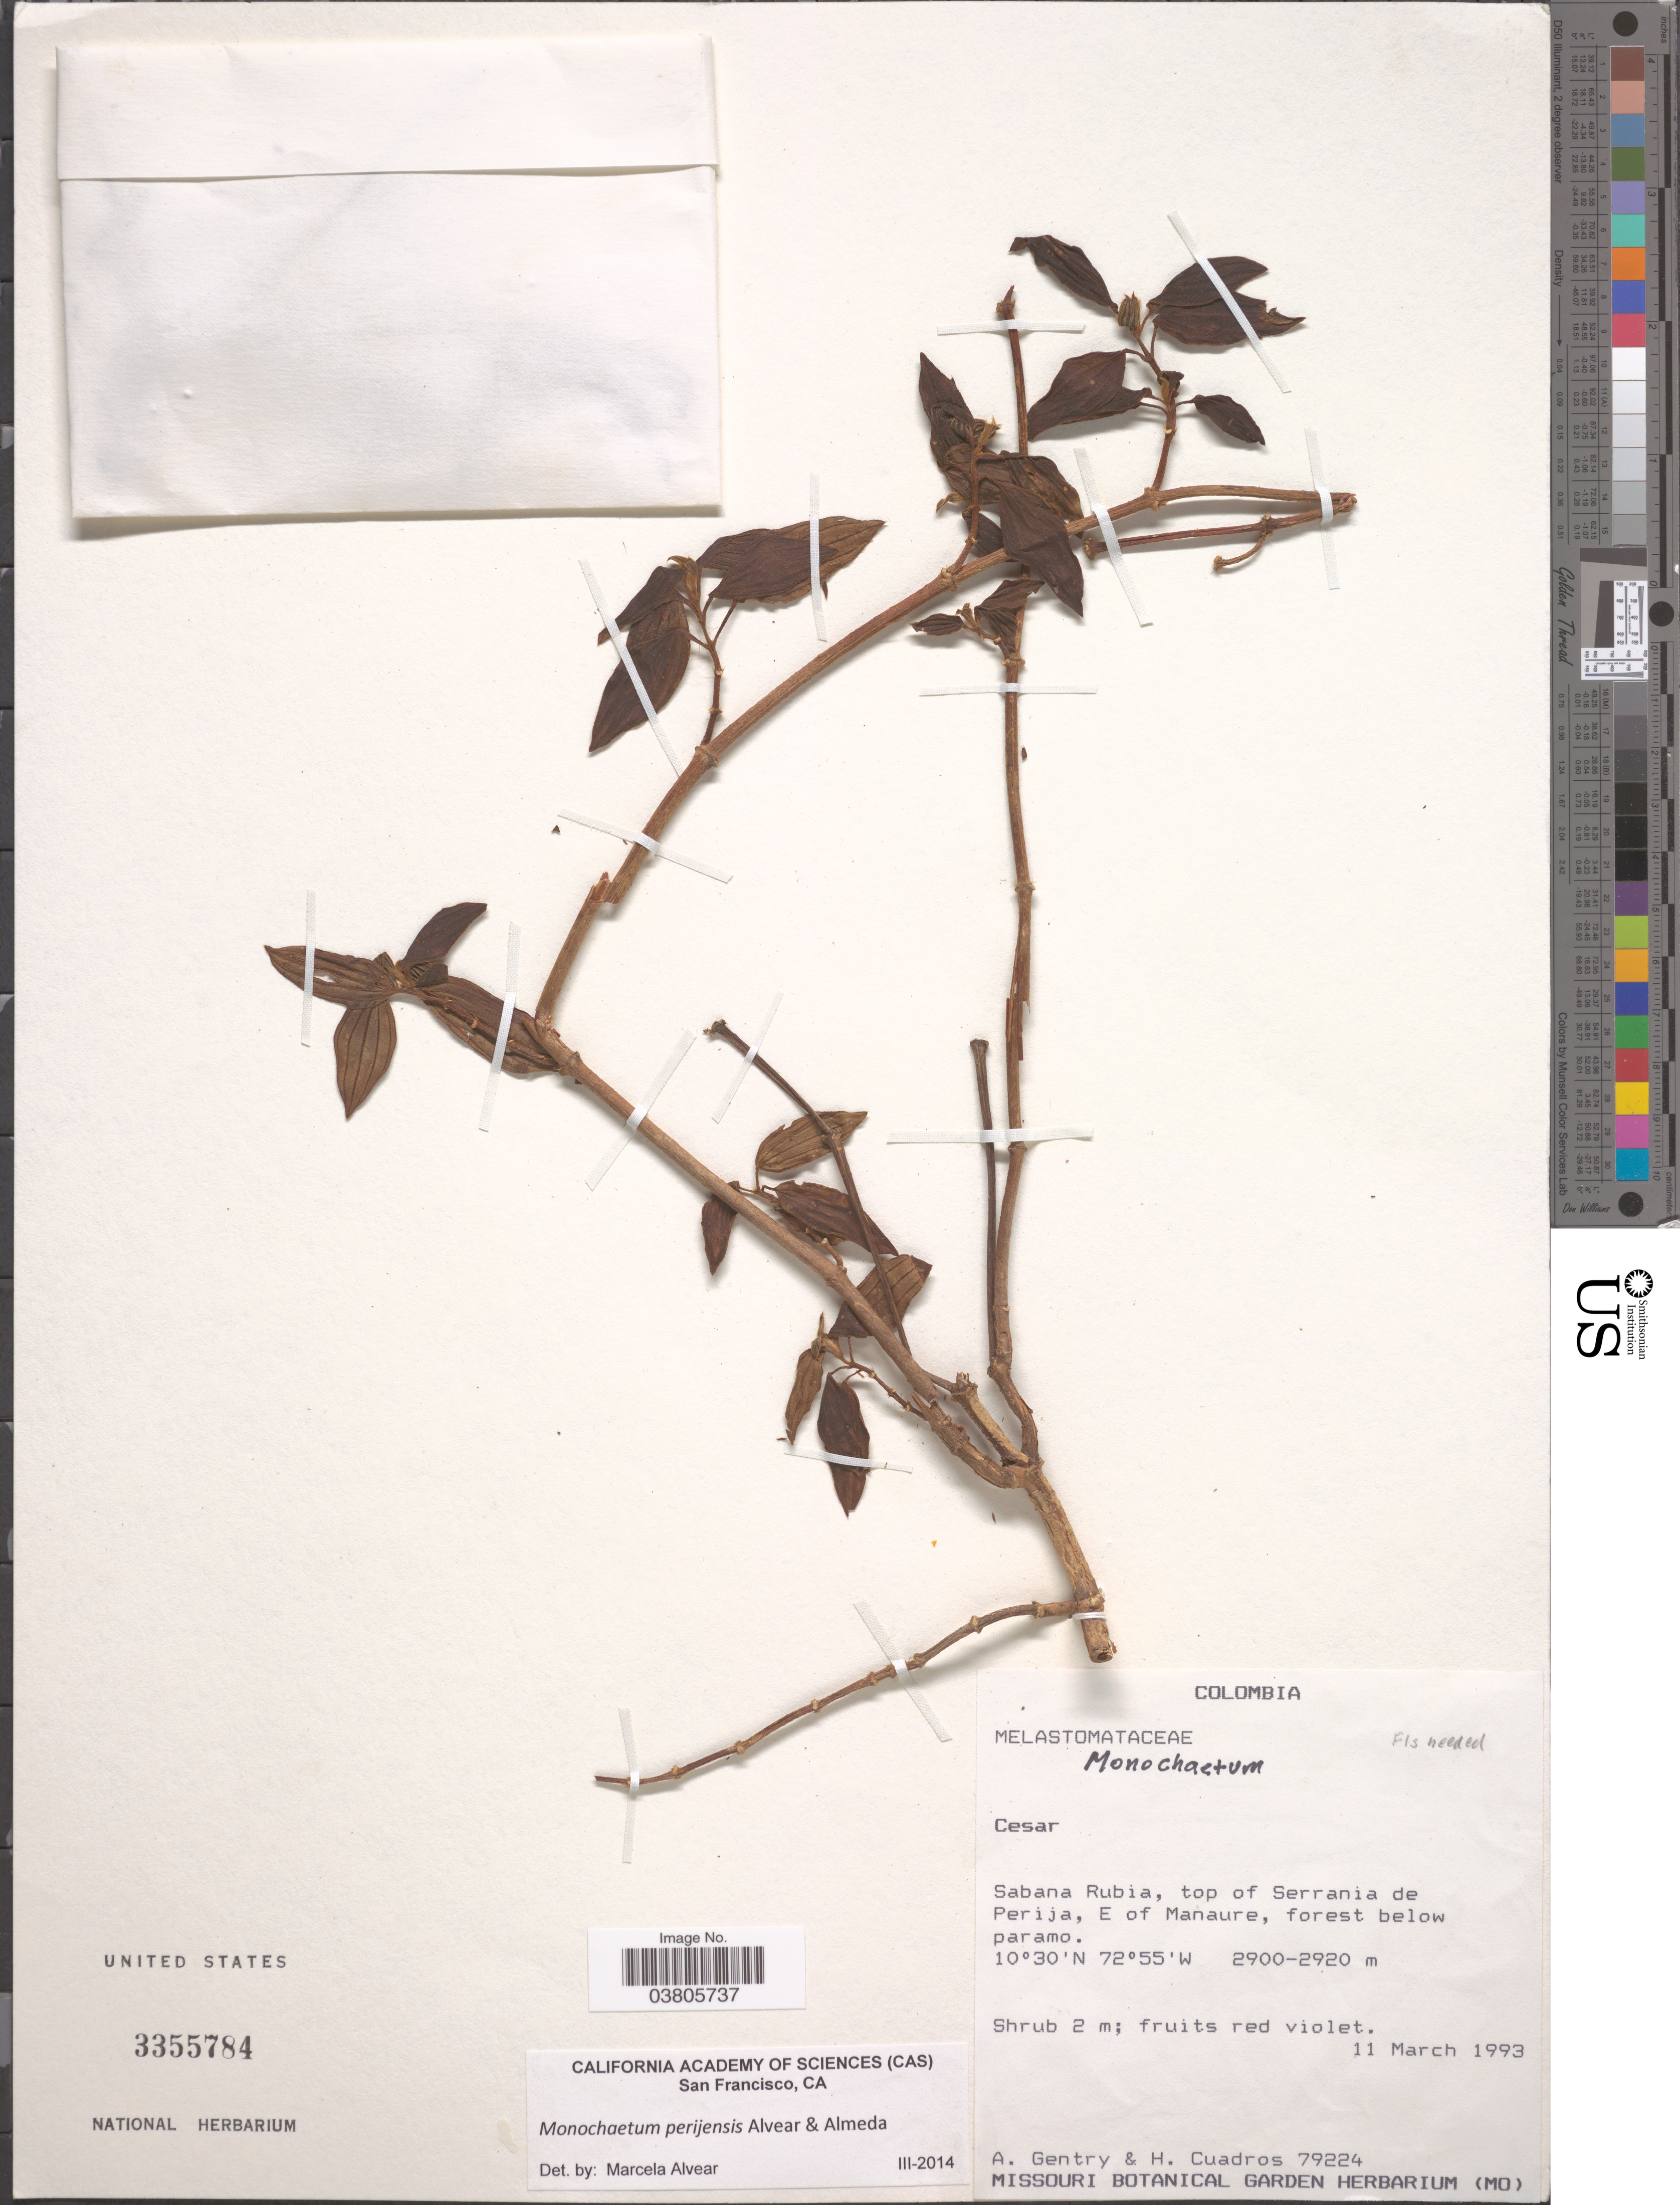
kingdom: Plantae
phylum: Tracheophyta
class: Magnoliopsida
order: Myrtales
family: Melastomataceae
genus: Monochaetum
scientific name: Monochaetum perijense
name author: Alvear & Almeda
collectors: A. H. Gentry & H. Cuadros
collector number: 79224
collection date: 1993-03-11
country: Colombia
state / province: Cesar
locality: Sabana Rubia, top of Serrania de Perija, E of Manaure.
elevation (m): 2900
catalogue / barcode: US 3355784